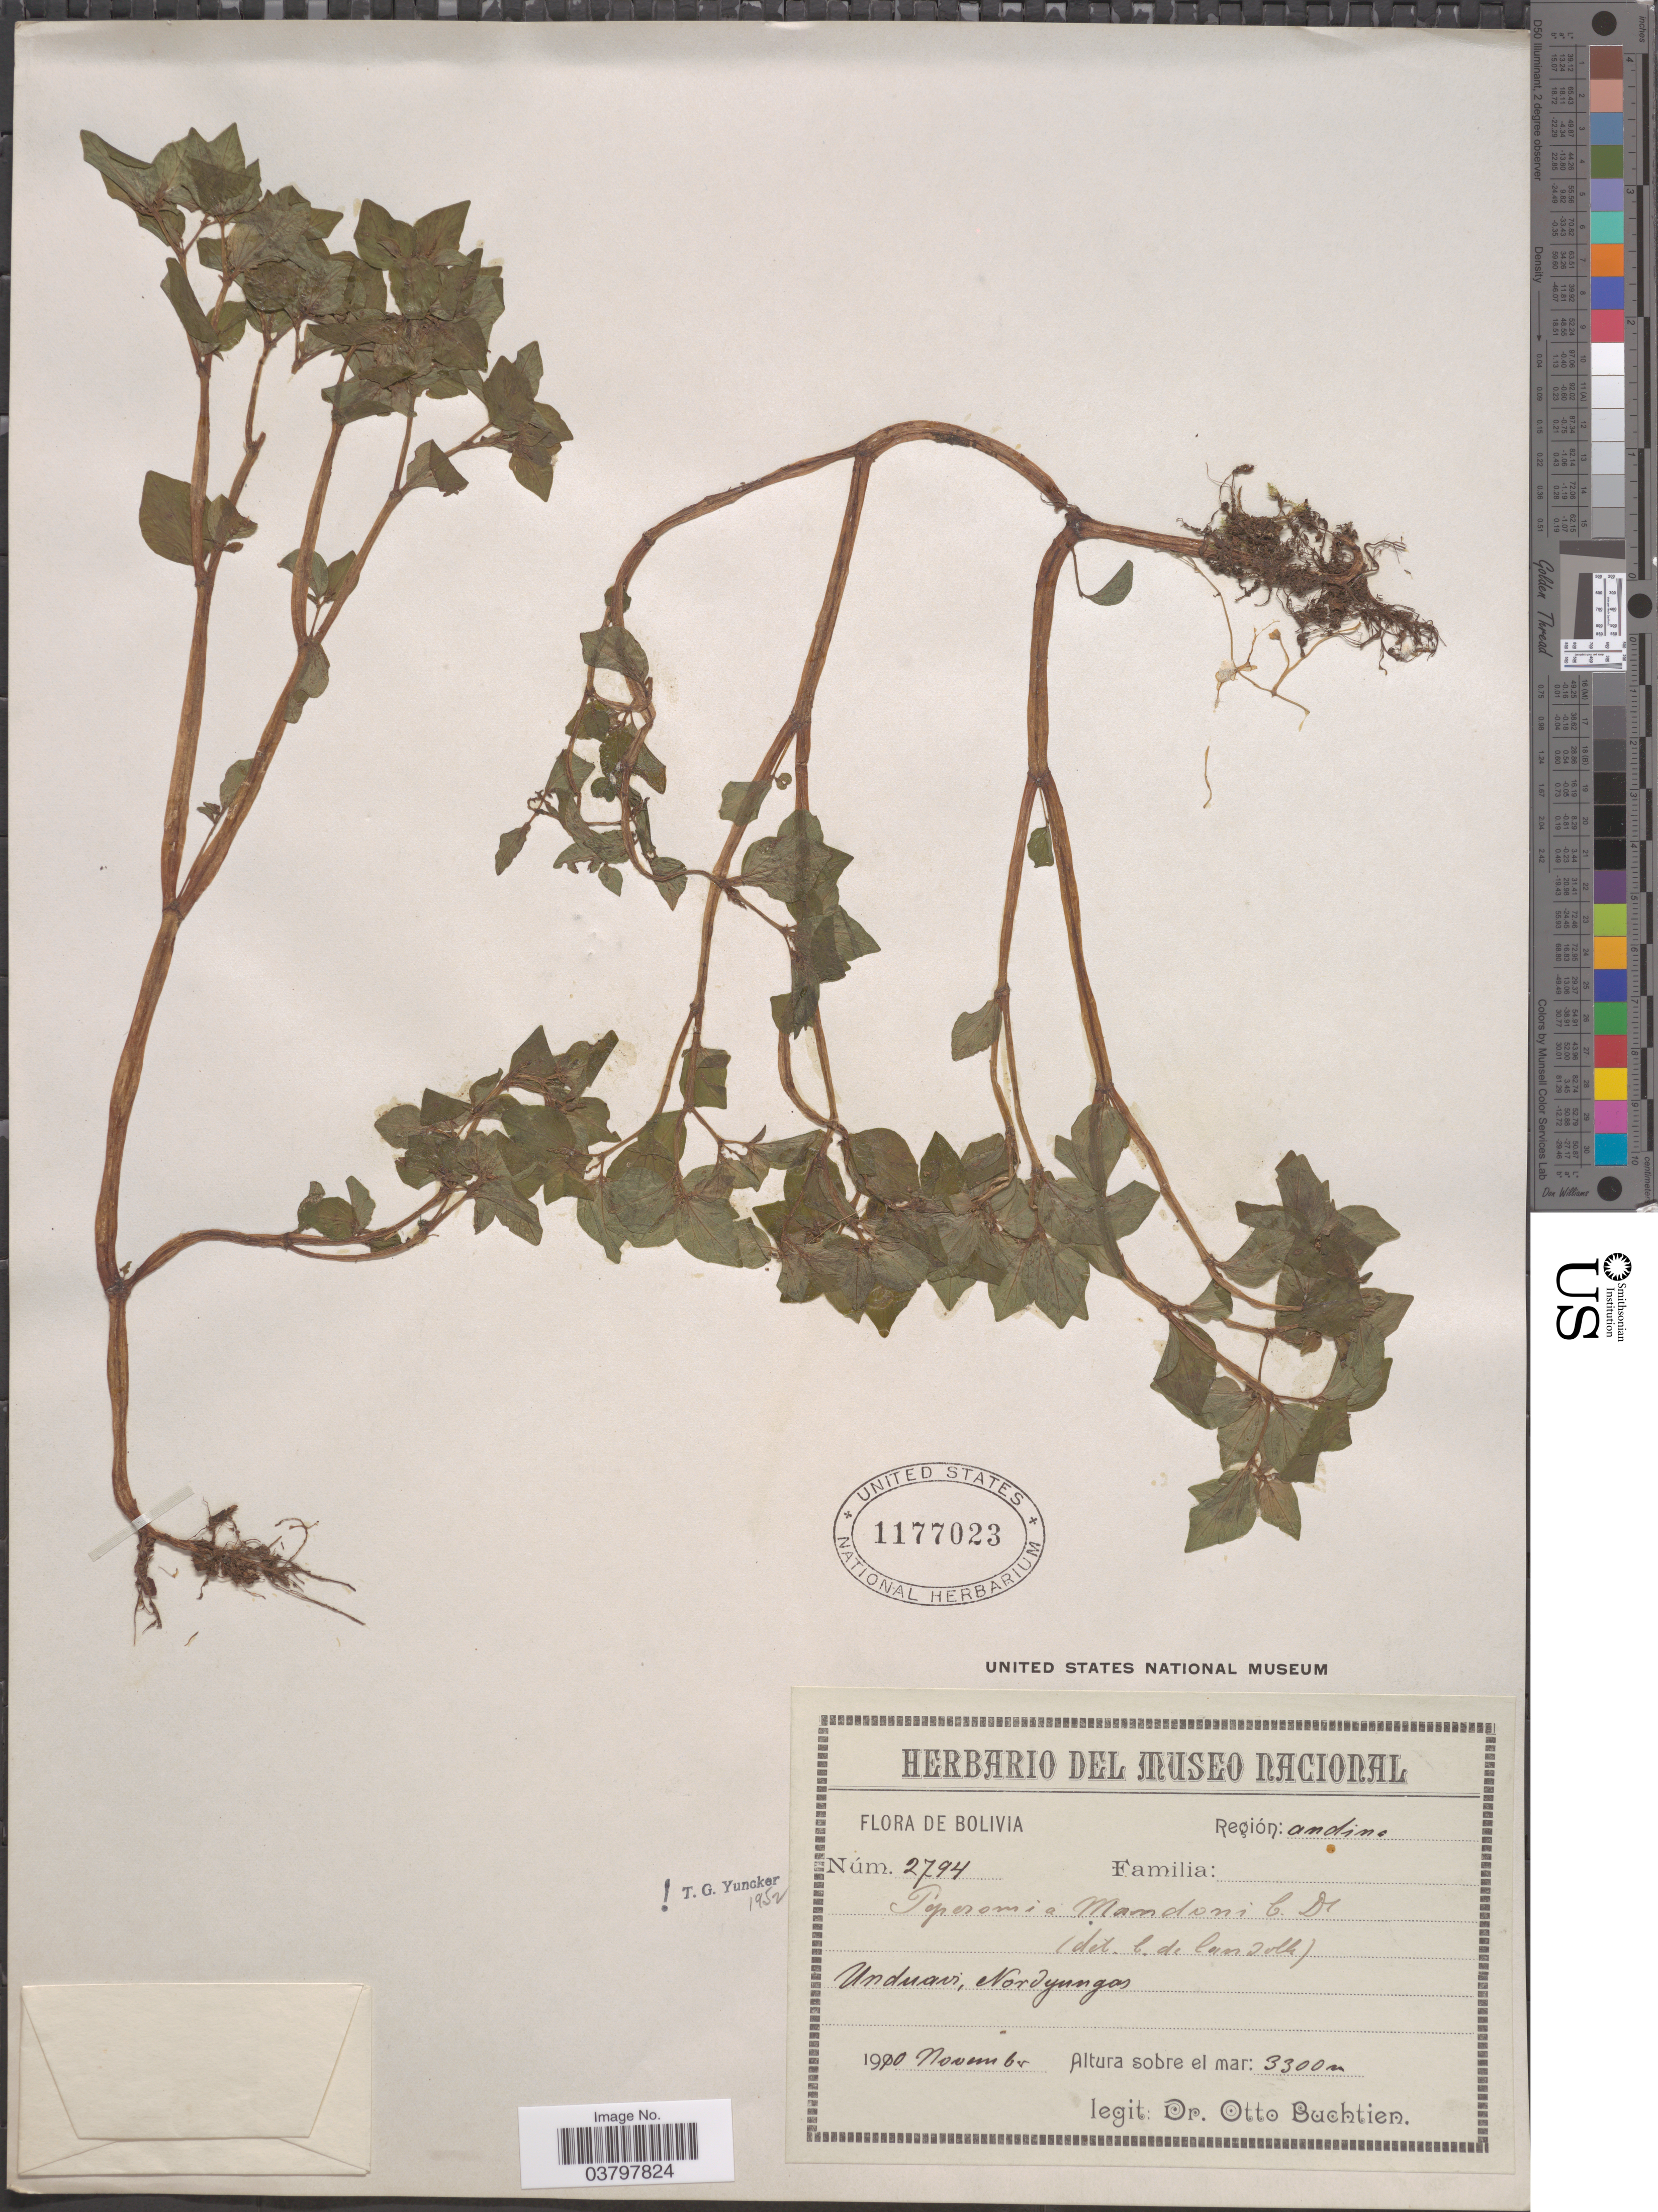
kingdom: Plantae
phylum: Tracheophyta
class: Magnoliopsida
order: Piperales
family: Piperaceae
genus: Peperomia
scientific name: Peperomia crystallina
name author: Ruiz & Pav.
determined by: Pino, Guillermo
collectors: O. Buchtien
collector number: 2794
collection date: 1910-11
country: Bolivia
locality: Región: andino. Unduavi, Nordyungas.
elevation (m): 3300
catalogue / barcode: US 1177023